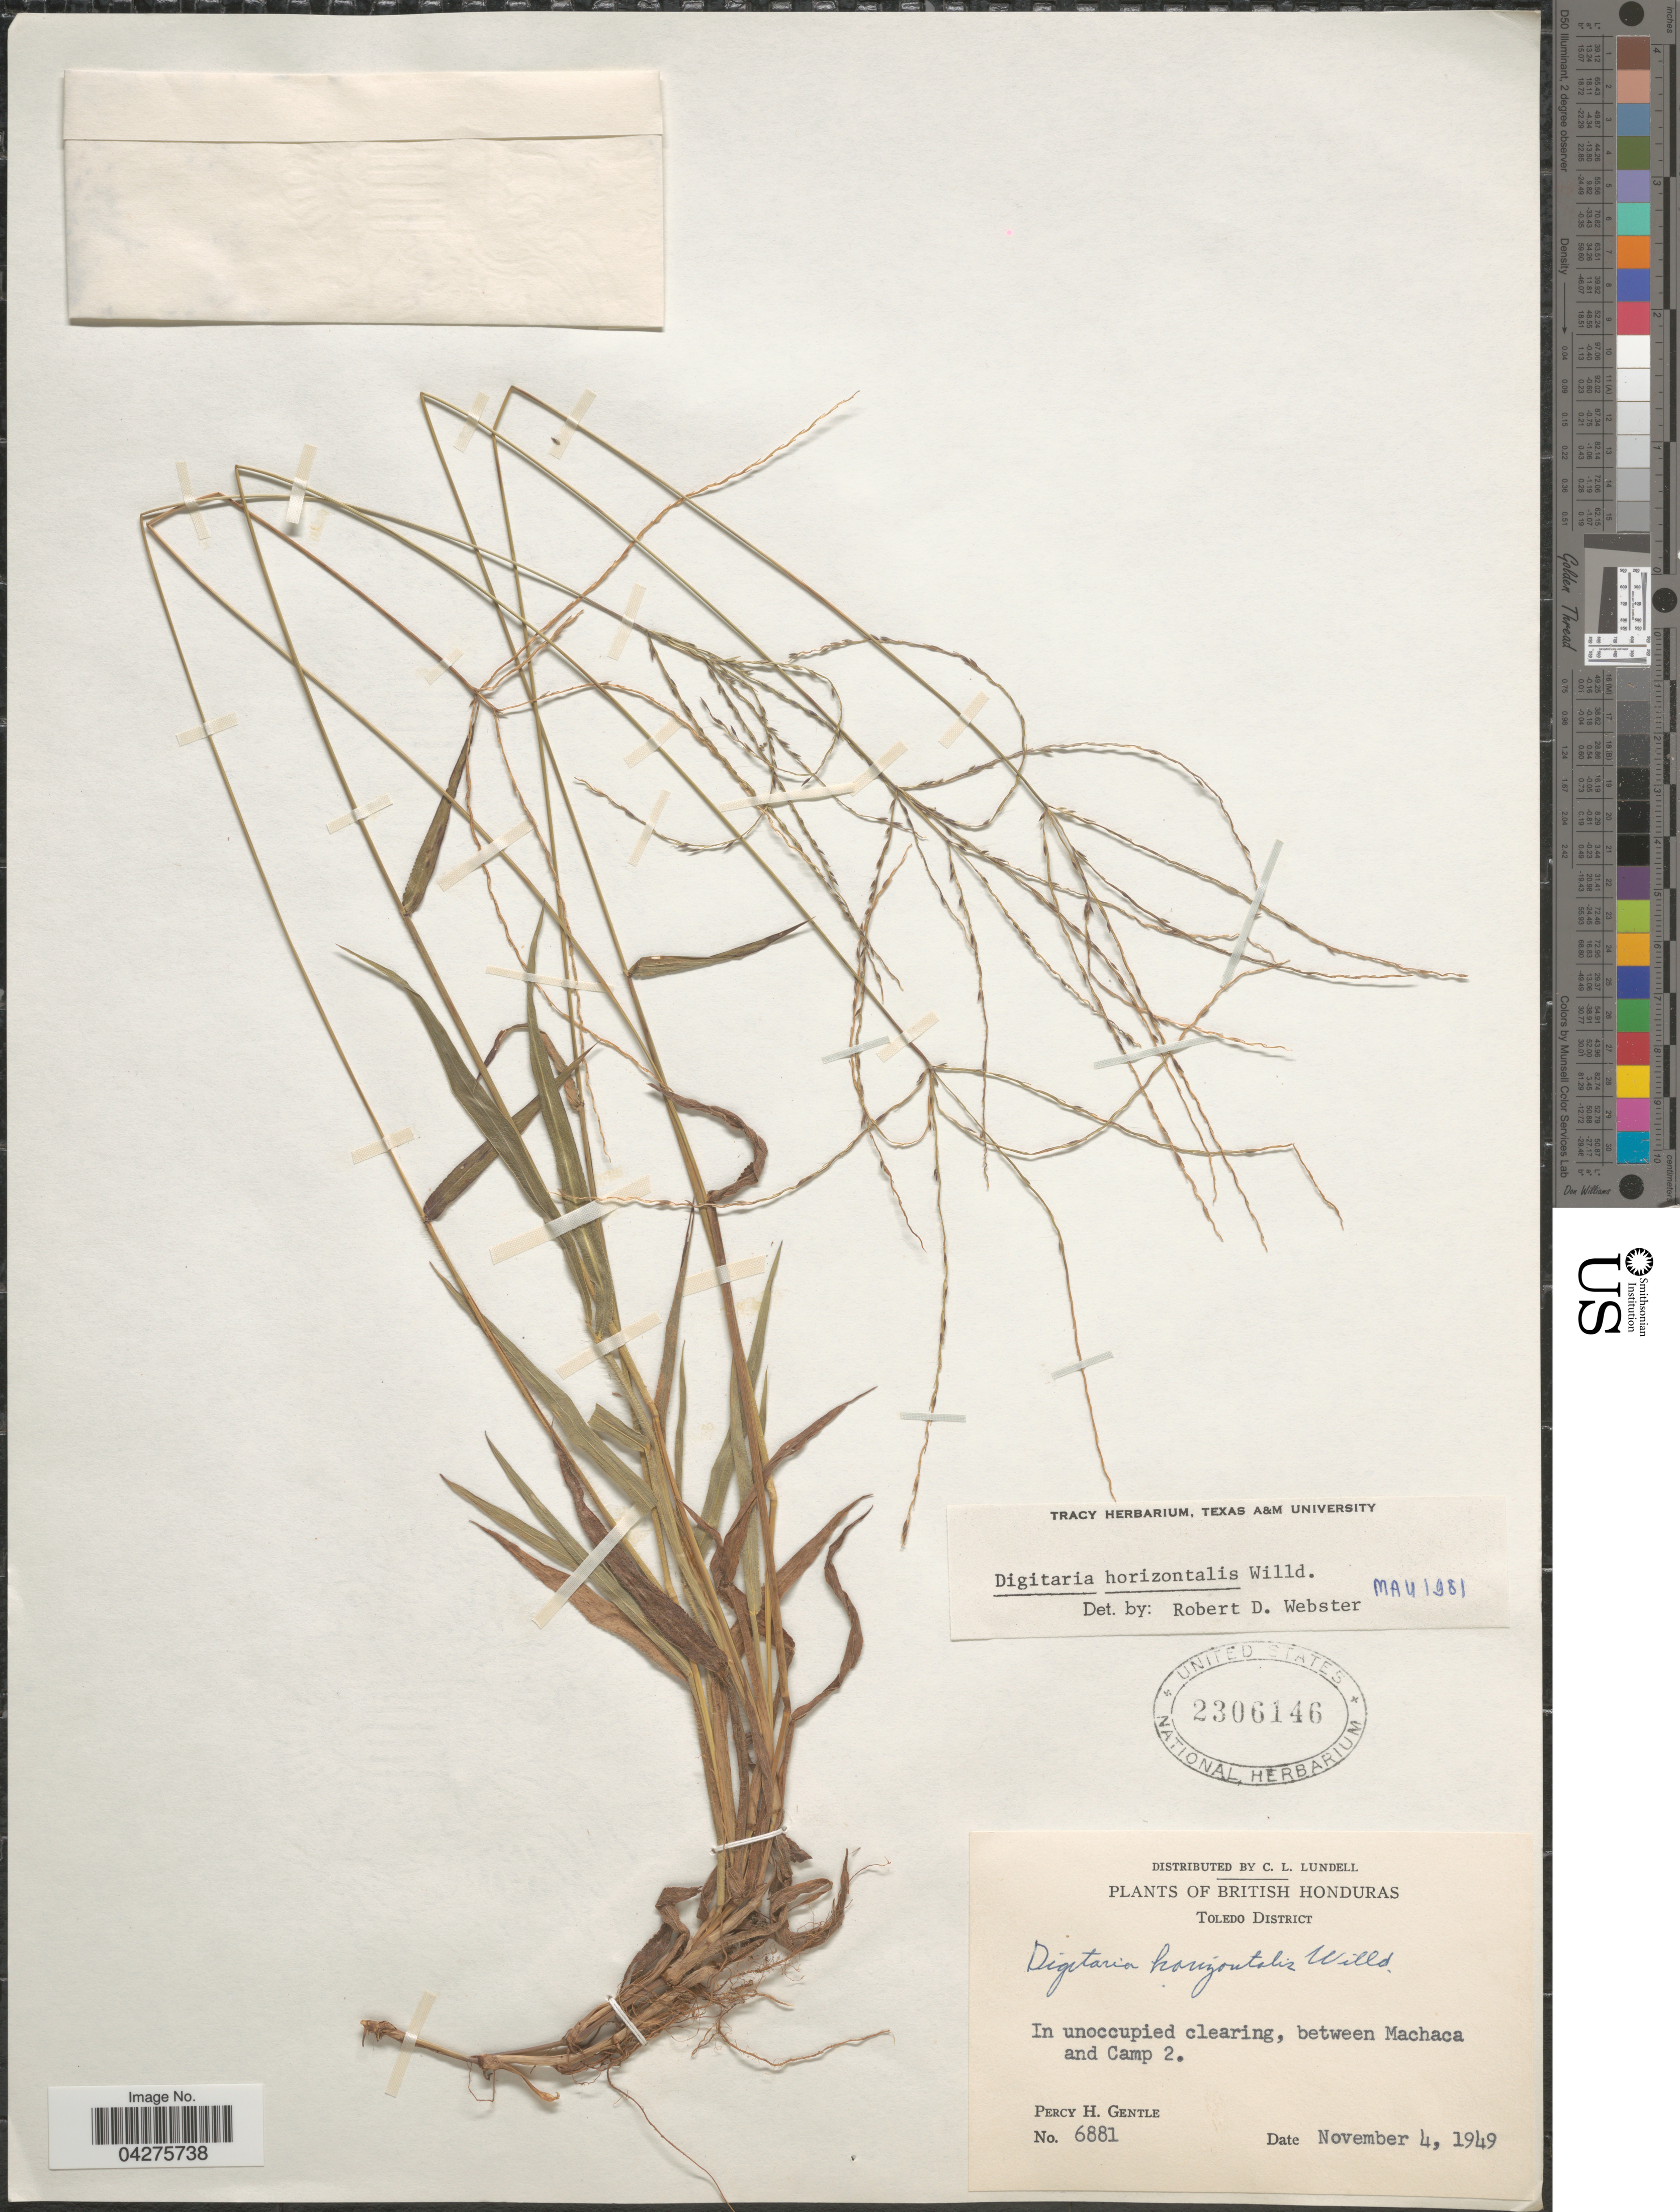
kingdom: Plantae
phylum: Tracheophyta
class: Liliopsida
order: Poales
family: Poaceae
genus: Digitaria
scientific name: Digitaria horizontalis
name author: Willd.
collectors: P. H. Gentle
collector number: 6881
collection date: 1949-11-04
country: Belize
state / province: Toledo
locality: British Honduras. Toledo District. In unoccupied clearing, between Machaca and Camp 2.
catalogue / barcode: US 2306146